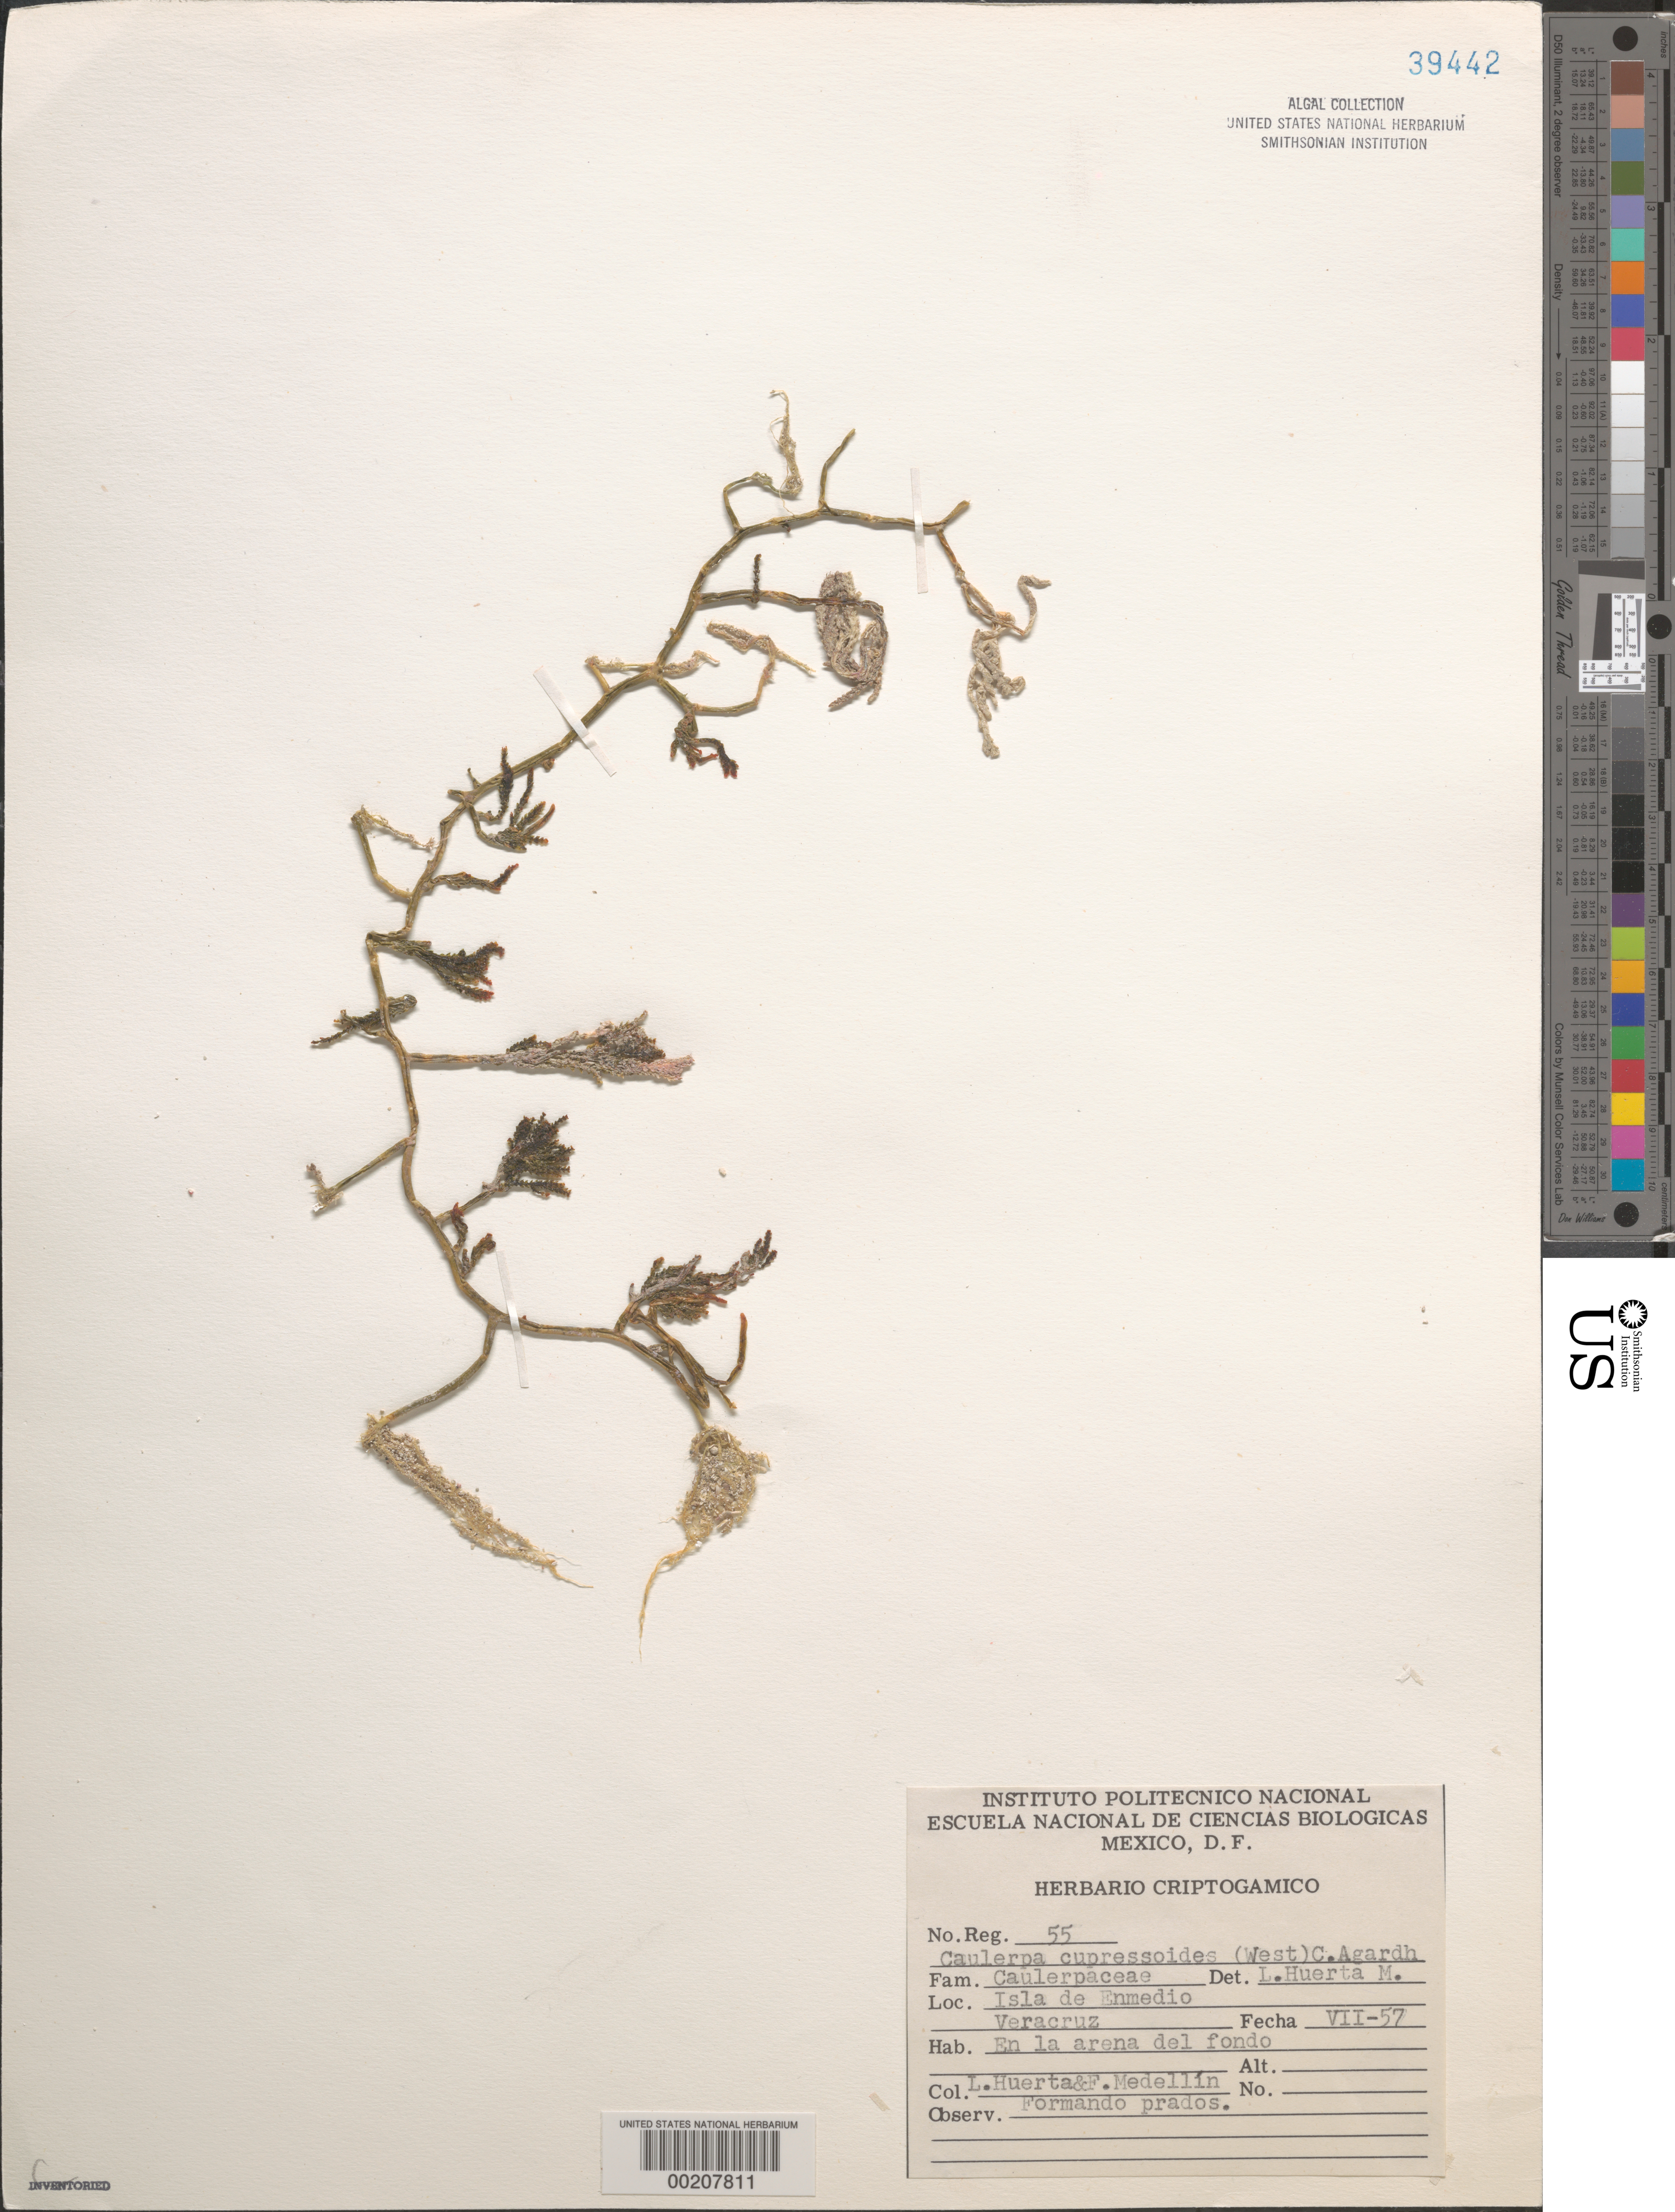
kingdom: Plantae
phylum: Chlorophyta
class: Ulvophyceae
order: Bryopsidales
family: Caulerpaceae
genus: Caulerpa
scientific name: Caulerpa cupressoides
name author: (Vahl) C. Agardh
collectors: L. Huerta M. & F. Medillin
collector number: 55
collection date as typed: Jul 1957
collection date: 1957-07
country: Mexico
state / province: Veracruz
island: Isla de Enmedio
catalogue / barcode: US 39442